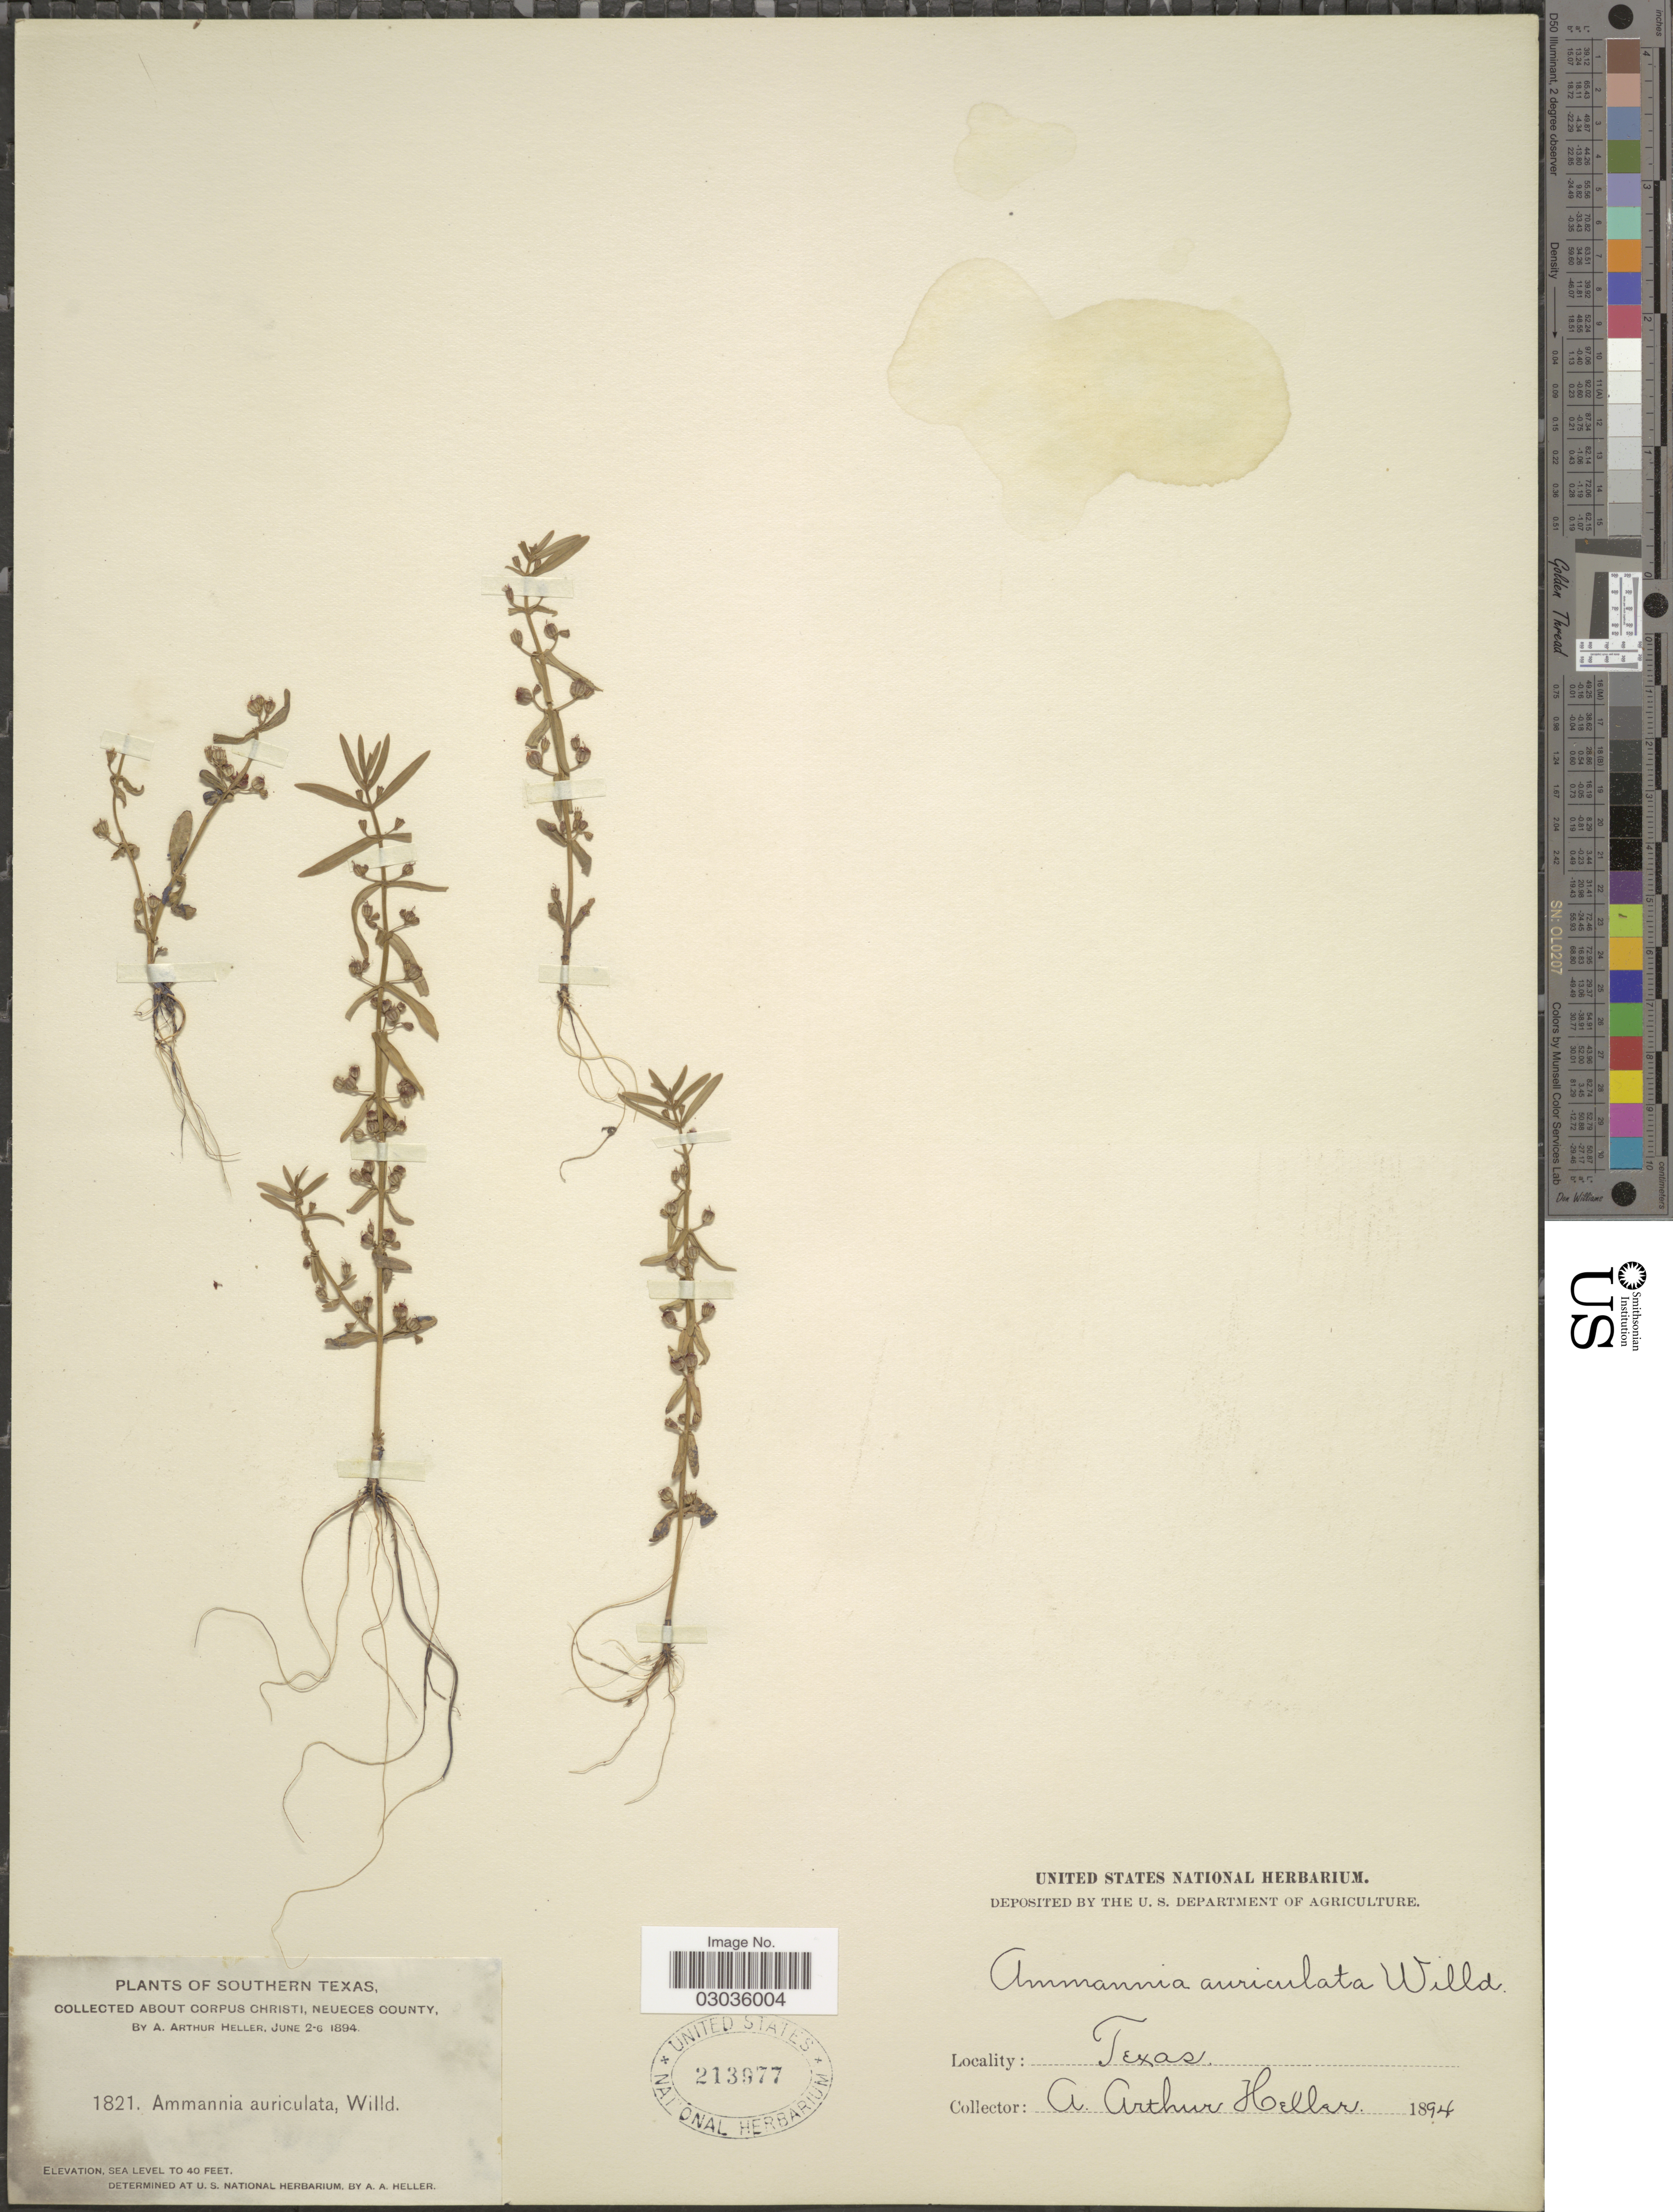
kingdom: Plantae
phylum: Tracheophyta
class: Magnoliopsida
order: Myrtales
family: Lythraceae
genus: Ammannia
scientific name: Ammannia auriculata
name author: Willd.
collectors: A. A. Heller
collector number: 1821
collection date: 1894-06-02/1894-06-06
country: United States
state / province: Texas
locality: Southern Texas, About Corpus Christi, Neueces County.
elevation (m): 12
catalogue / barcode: US 213977